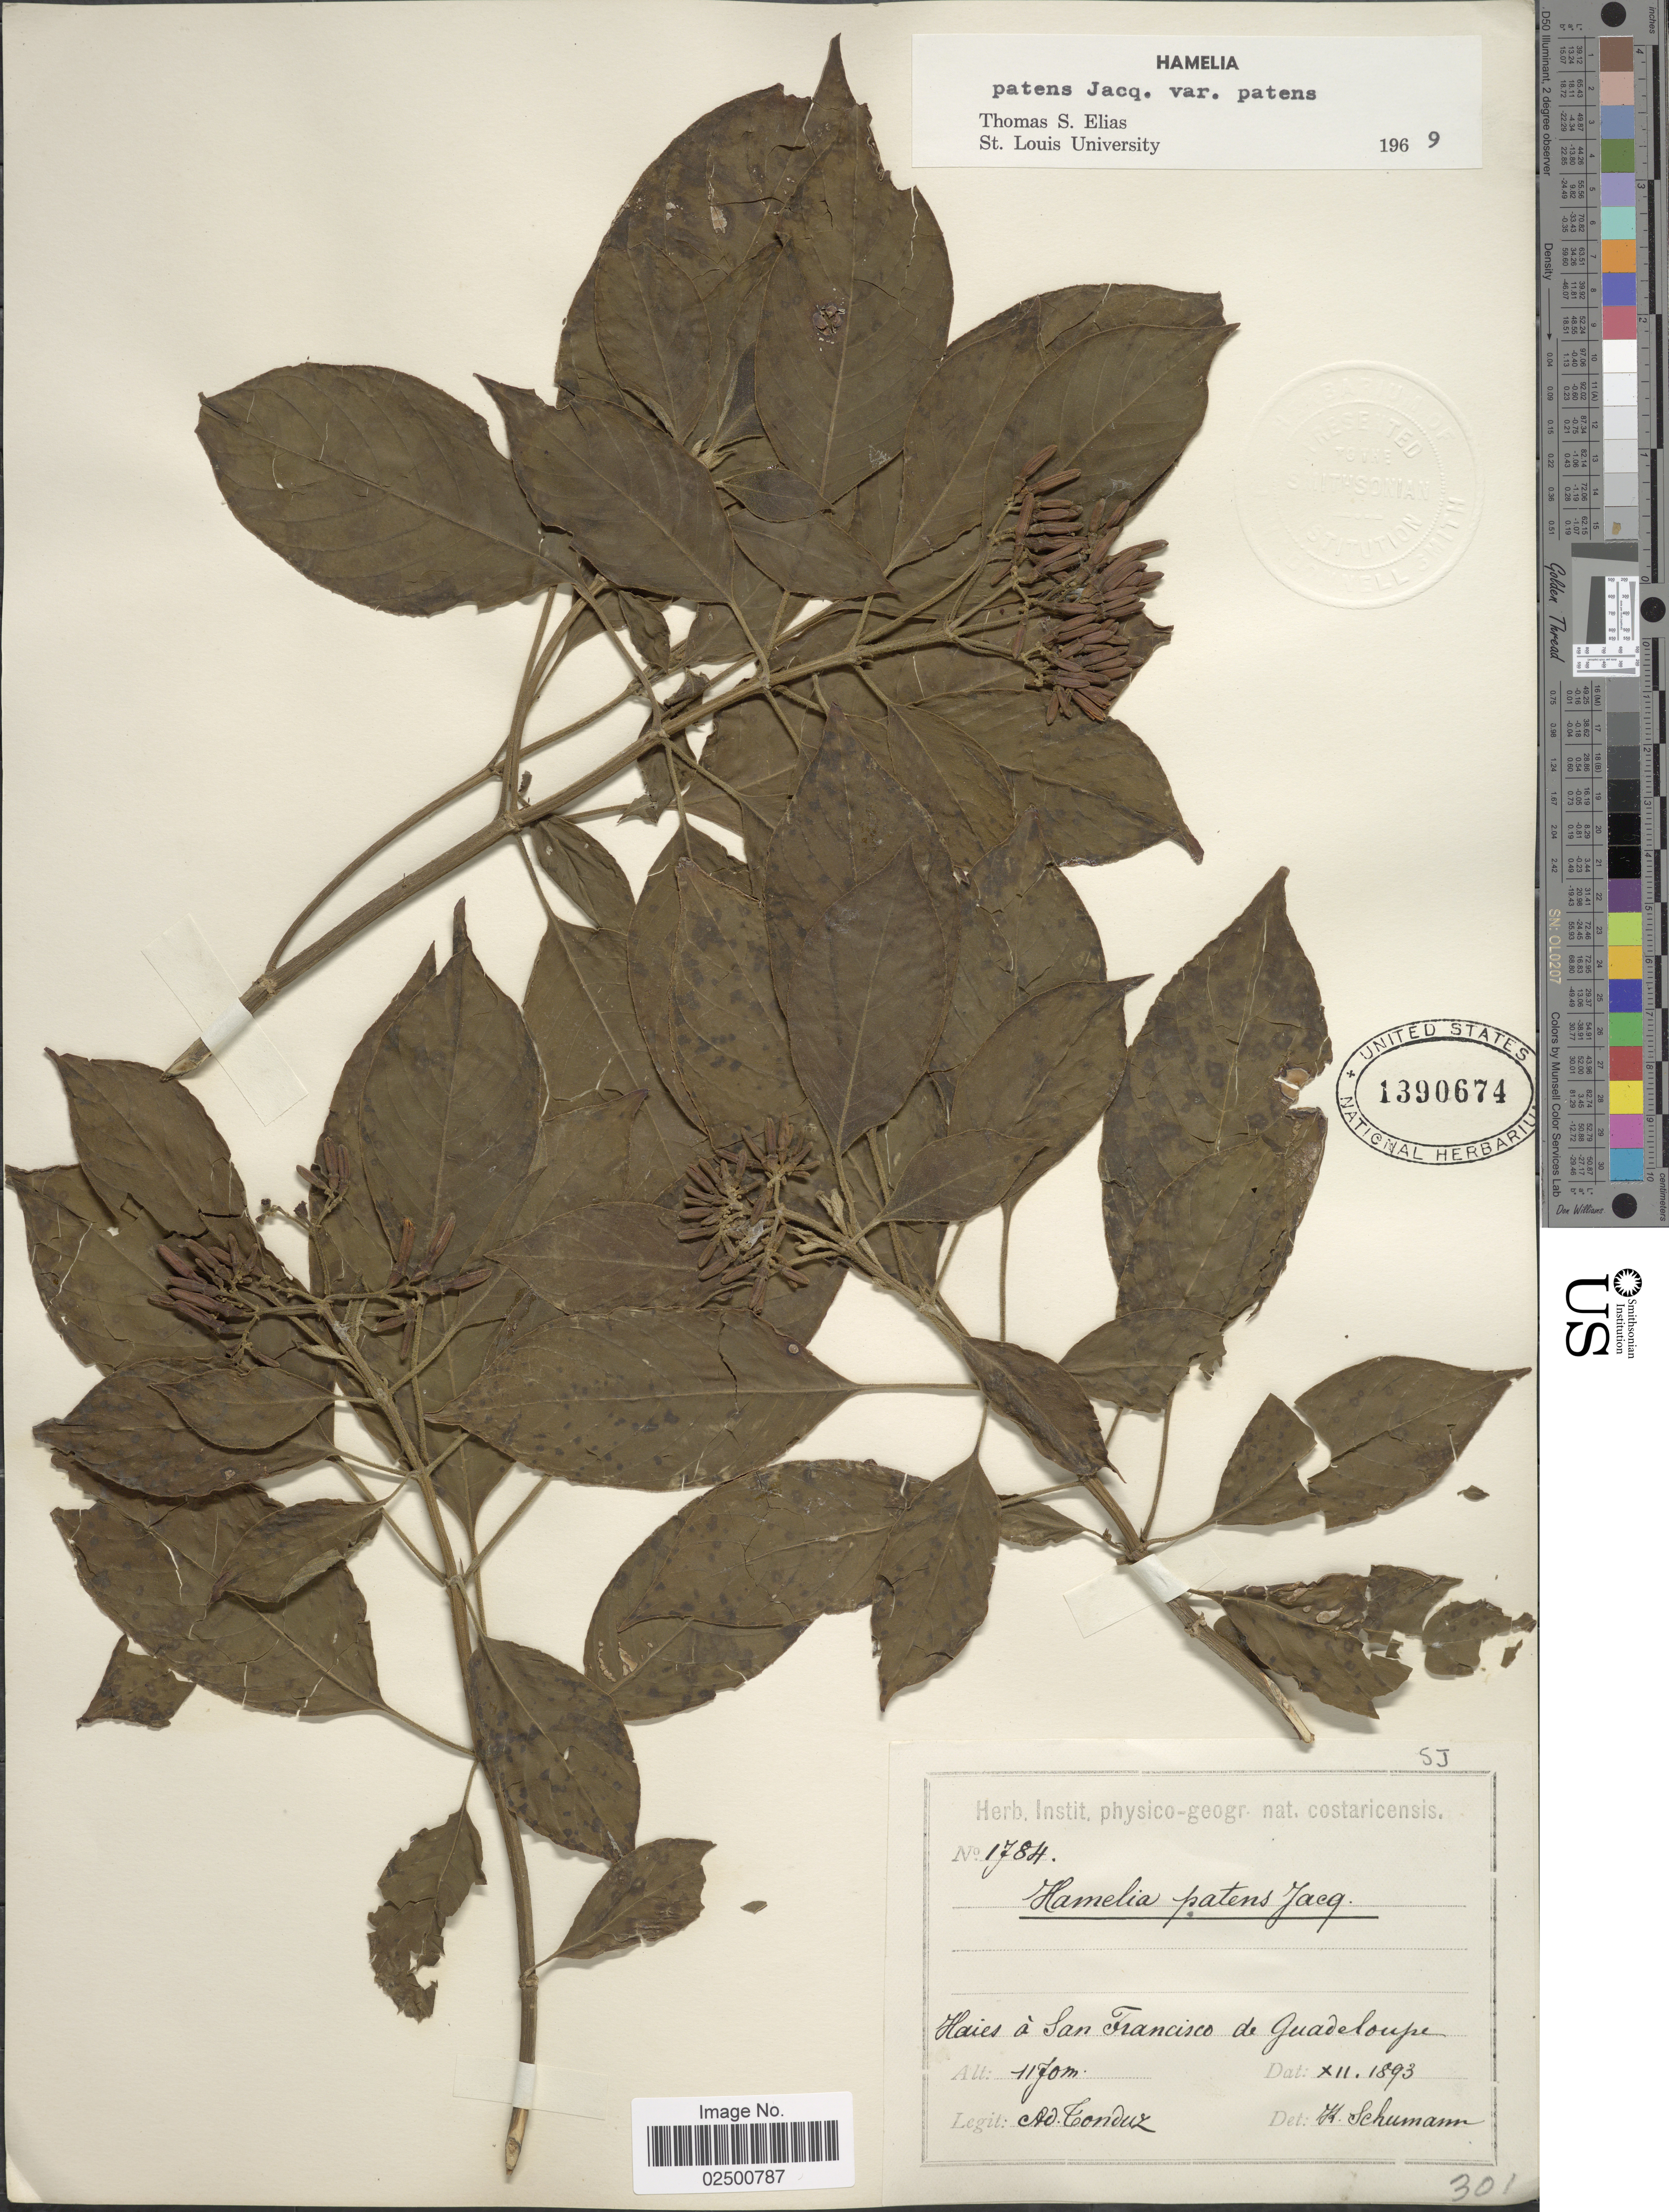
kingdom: Plantae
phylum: Tracheophyta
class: Magnoliopsida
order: Gentianales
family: Rubiaceae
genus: Hamelia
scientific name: Hamelia patens var. patens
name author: Jacq.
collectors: A. Tonduz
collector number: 1784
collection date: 1893-12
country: Costa Rica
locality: Haies a San Francisco de Guadalupe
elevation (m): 1170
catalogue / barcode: US 1390674